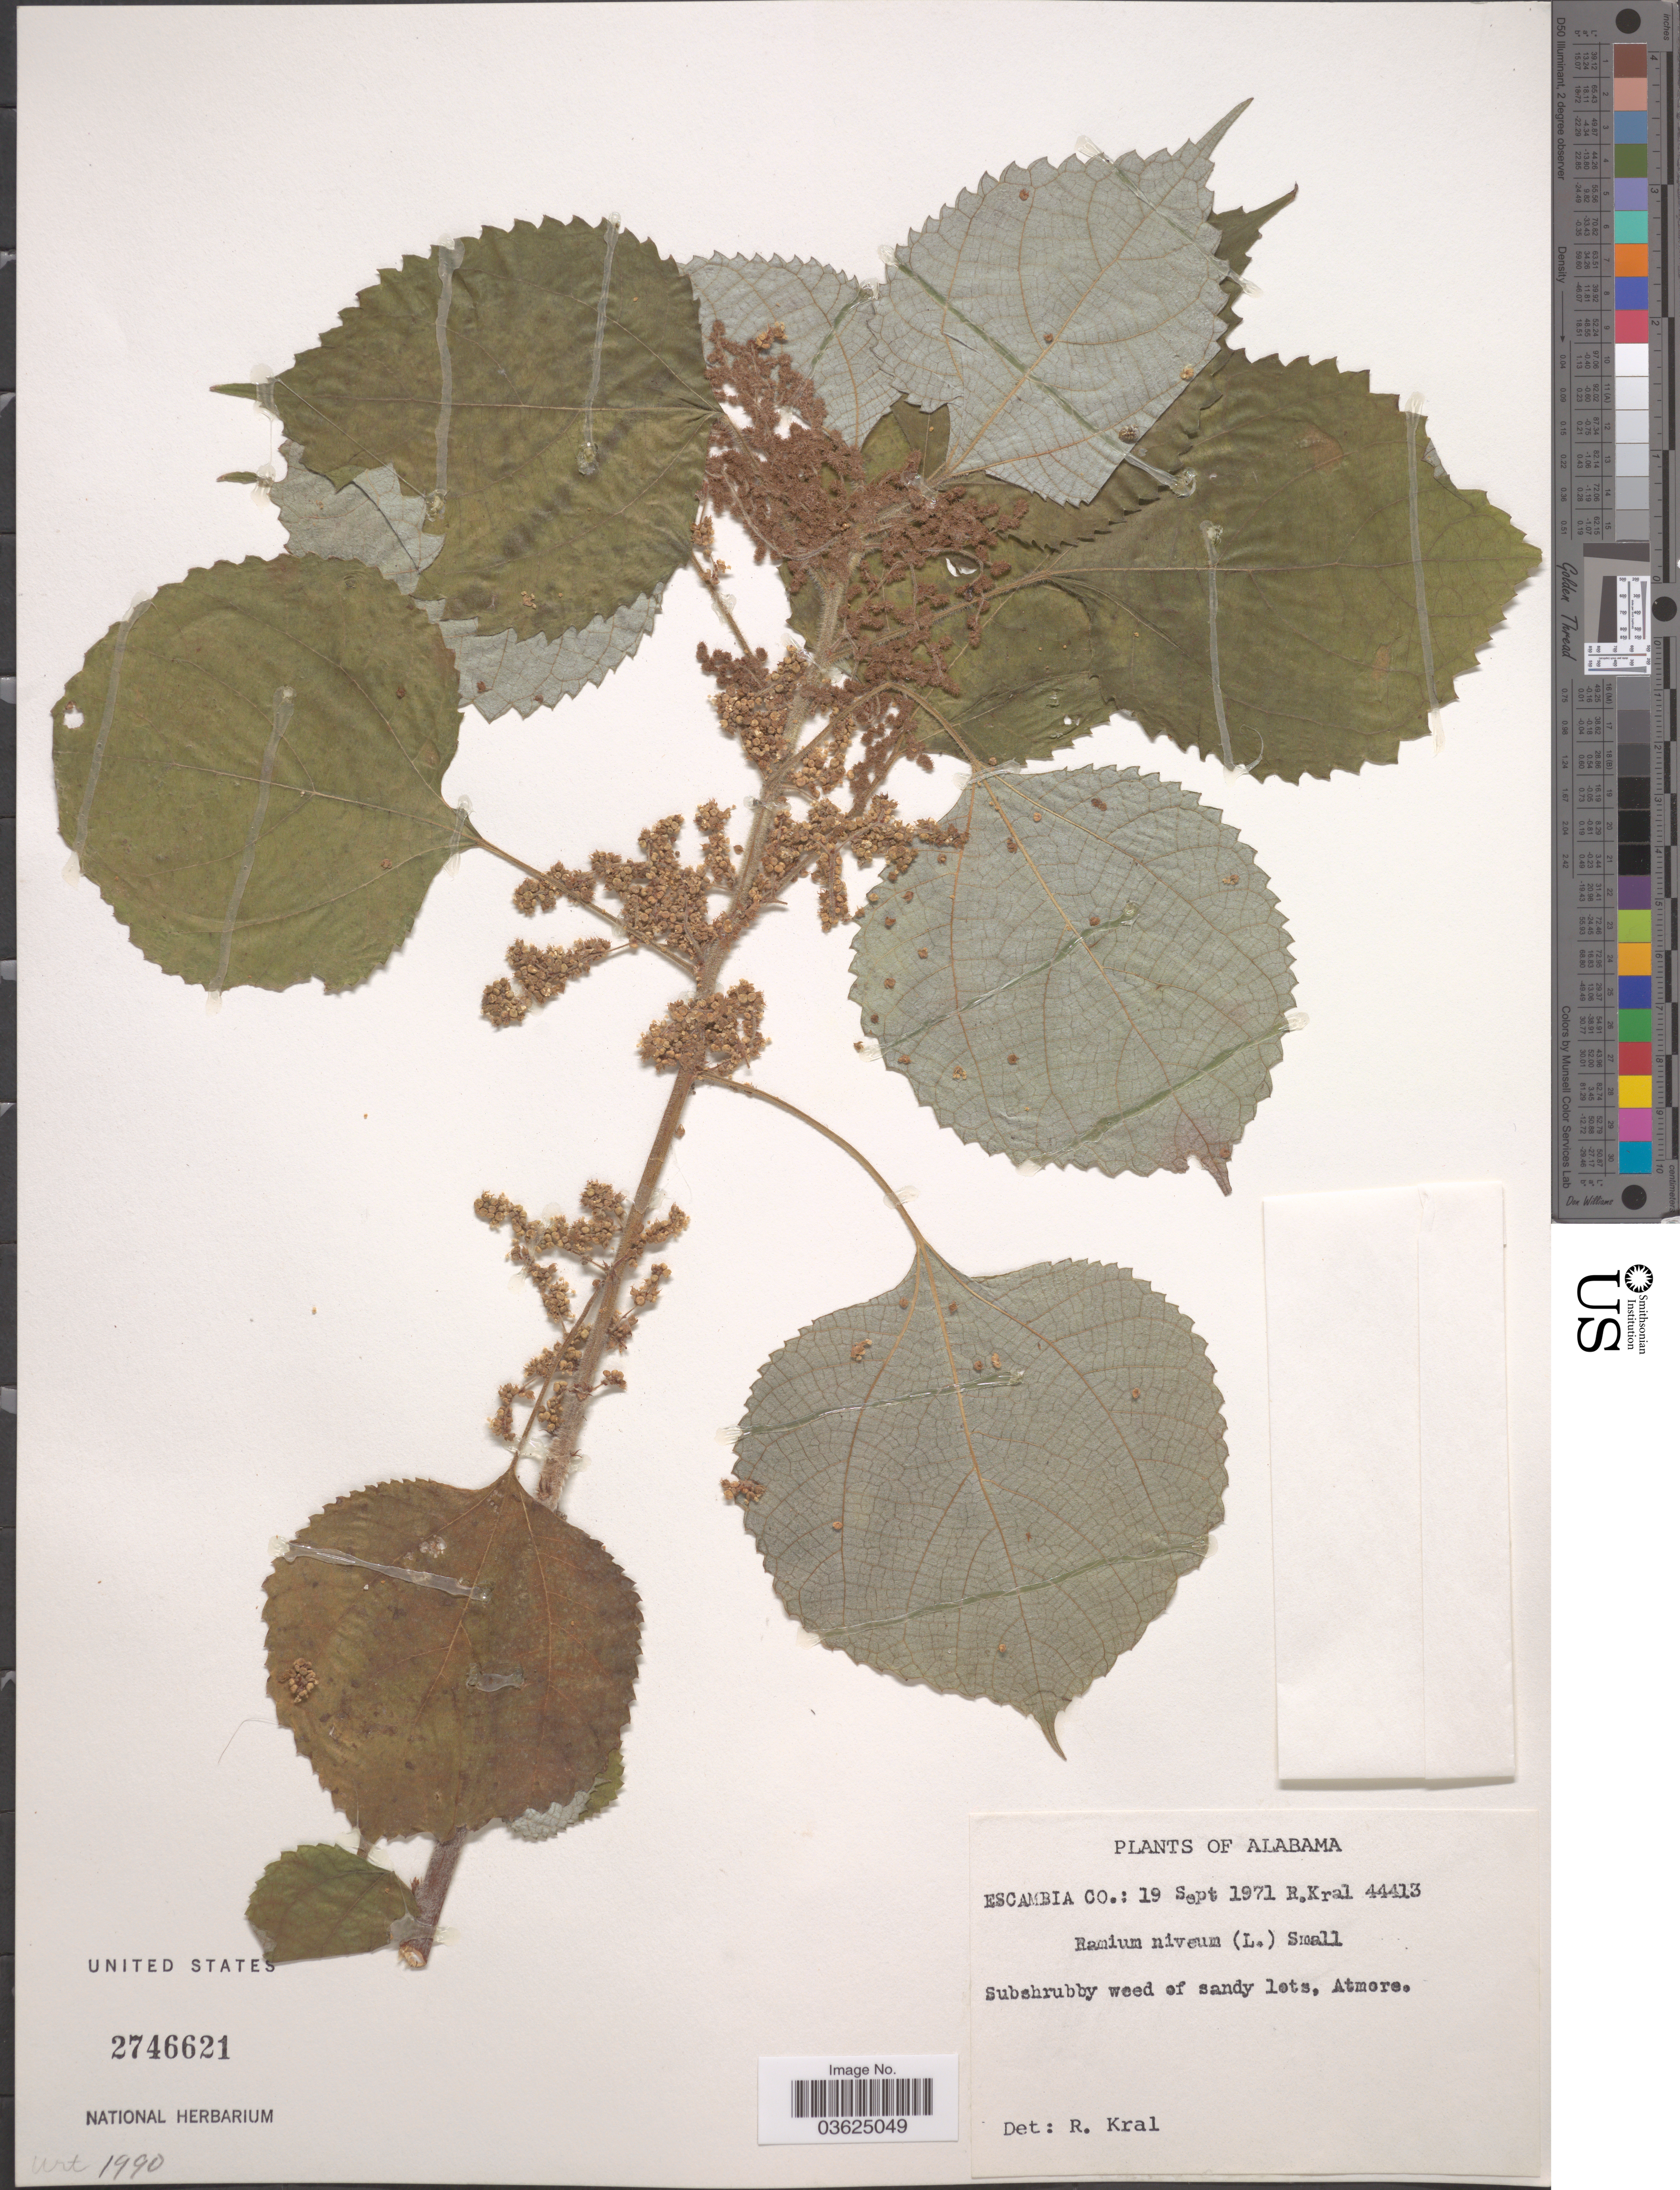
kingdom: Plantae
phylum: Tracheophyta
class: Magnoliopsida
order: Rosales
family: Urticaceae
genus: Boehmeria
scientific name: Boehmeria nivea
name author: (L.) Gaudich.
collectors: R. Kral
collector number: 44413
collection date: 1971-09-19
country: United States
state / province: Alabama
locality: Escambia Co. Atmere [unsure placement].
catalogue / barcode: US 2746621